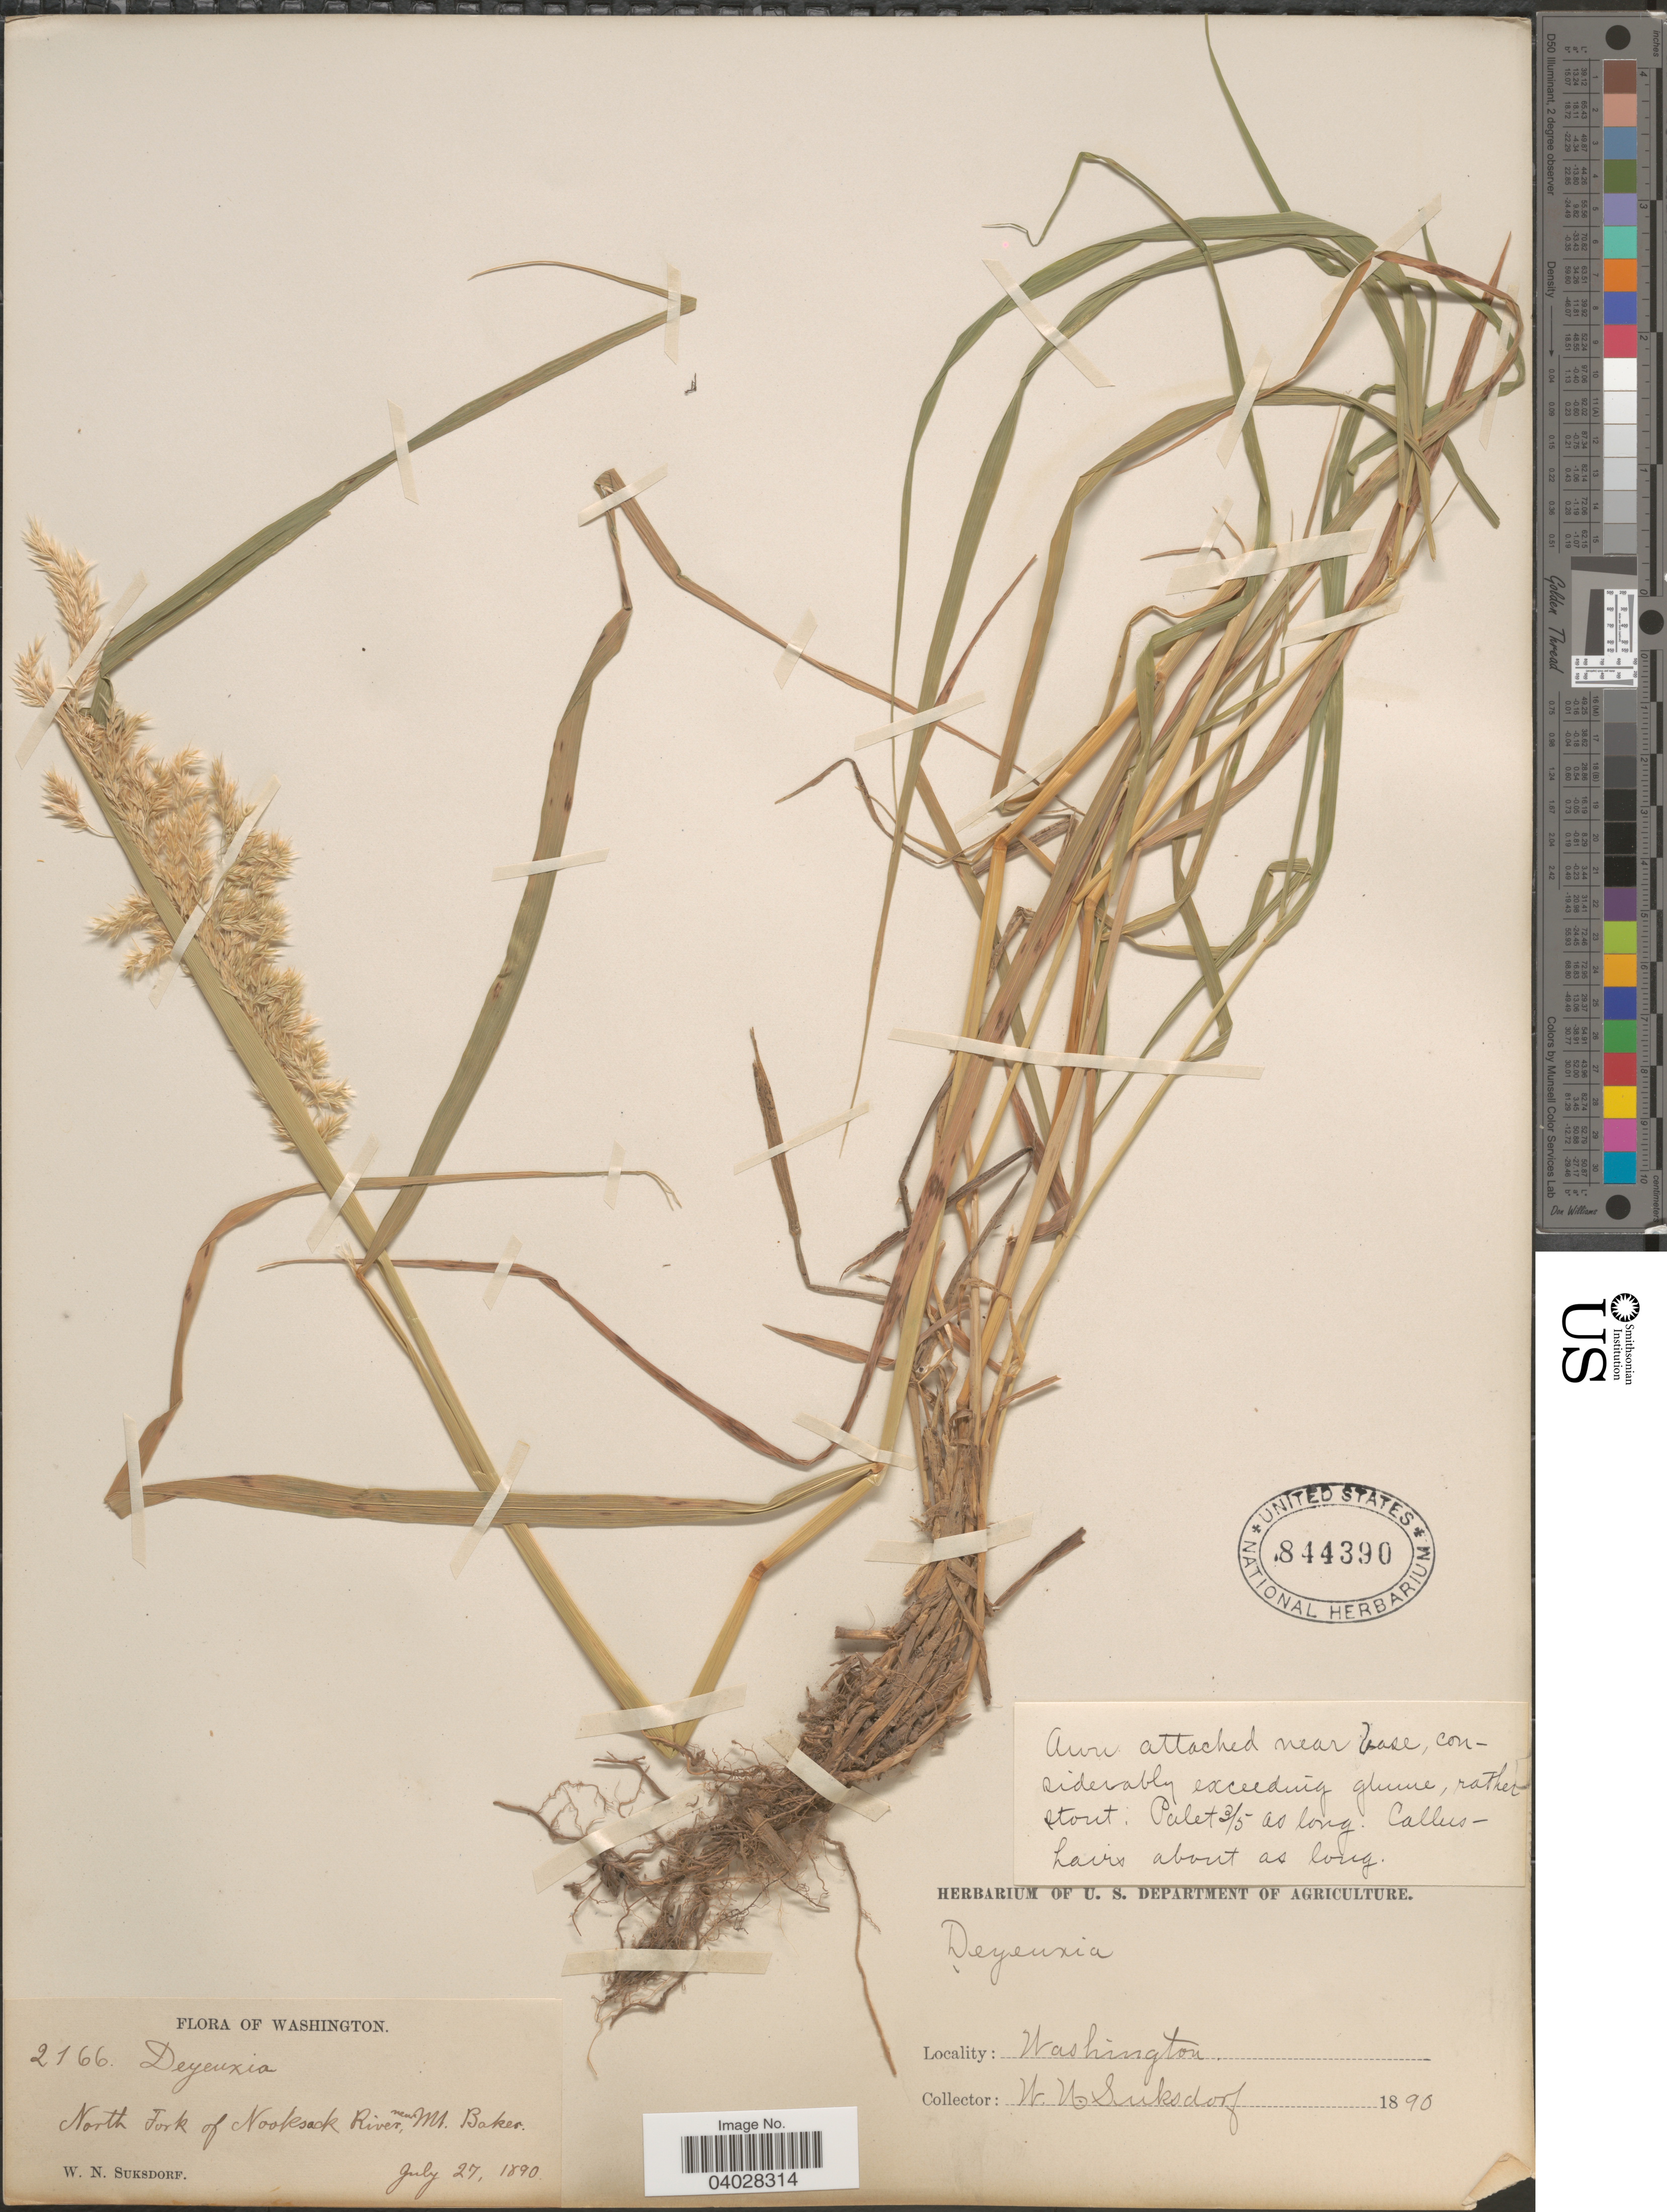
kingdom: Plantae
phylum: Tracheophyta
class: Liliopsida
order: Poales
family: Poaceae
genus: Calamagrostis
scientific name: Calamagrostis canadensis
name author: (Michx.) P. Beauv.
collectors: W. N. Suksdorf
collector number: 2166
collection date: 1890-07-27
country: United States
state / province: Washington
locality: North Fork of Nooksack River, near Mt. Baker.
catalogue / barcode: US 844390